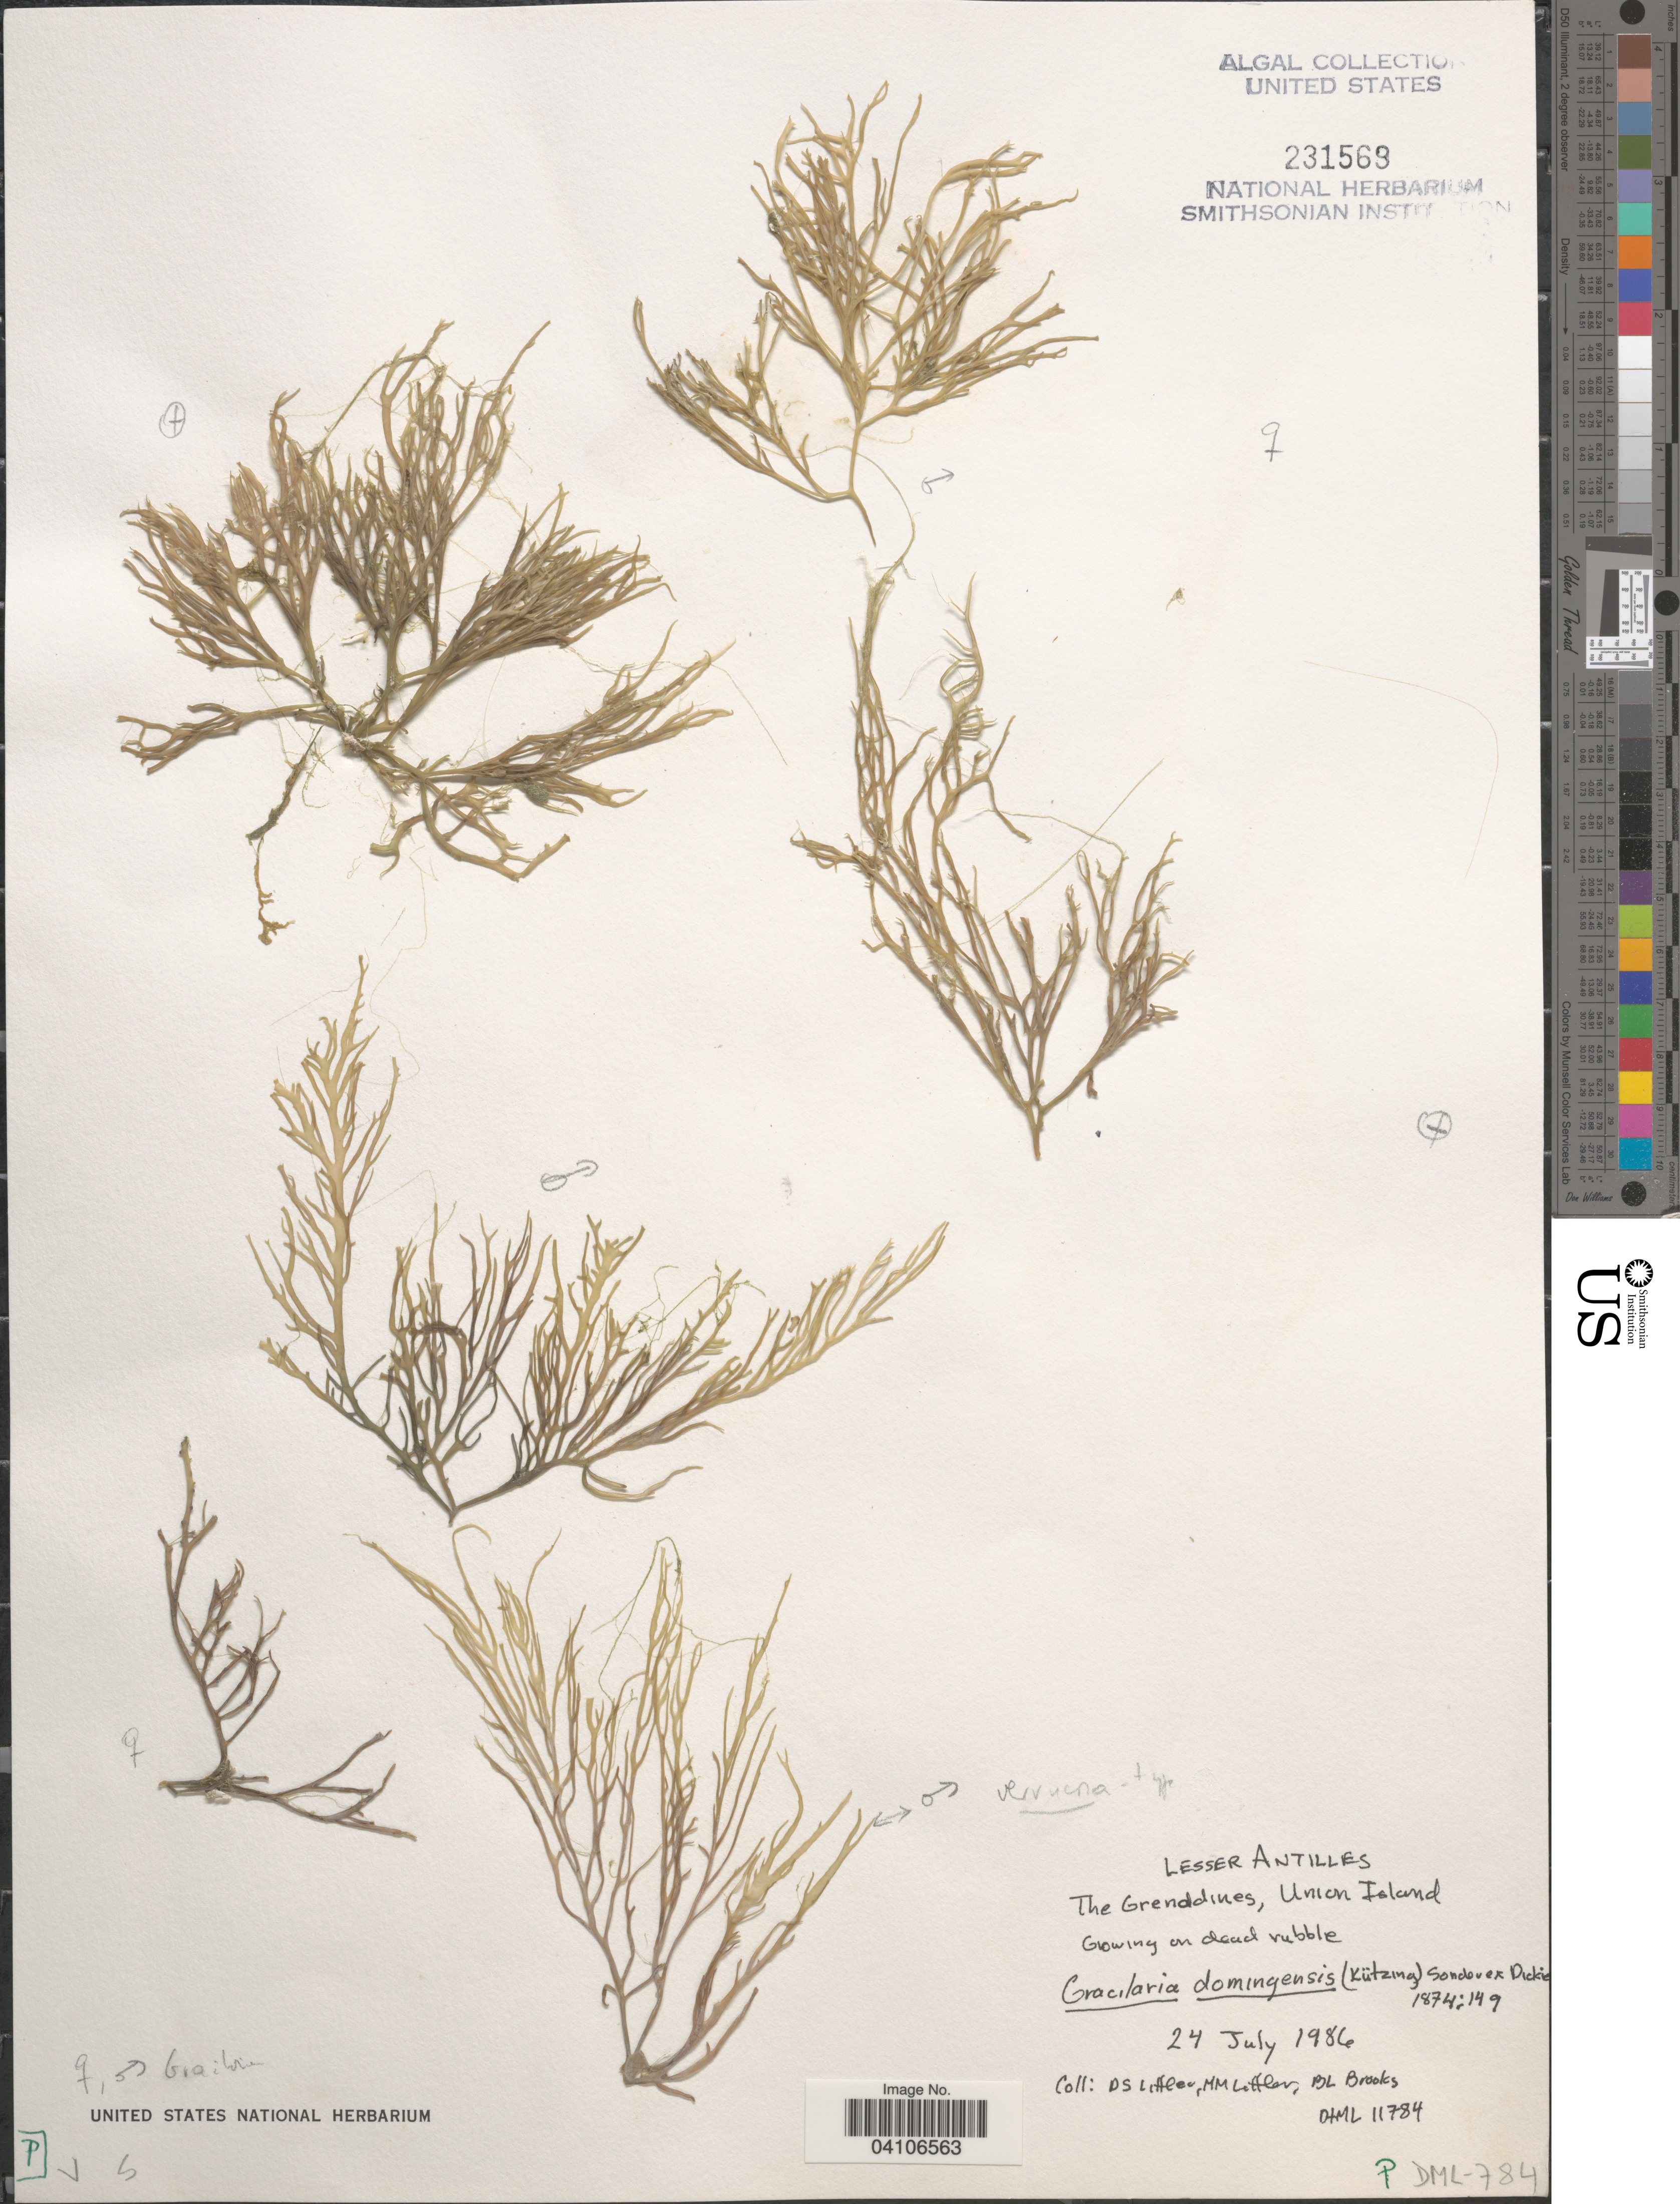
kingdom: Plantae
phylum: Rhodophyta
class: Florideophyceae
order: Gracilariales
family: Gracilariaceae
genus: Gracilaria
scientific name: Gracilaria domingensis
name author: (Kütz.) O.G. Sond. in Dickie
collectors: D. S. Littler & B. Brooks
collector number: D&ML 11784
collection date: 1986-07-24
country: St. Vincent - Grenadines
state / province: Grenadines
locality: Lesser Antilles. The Grenddines, Union Island.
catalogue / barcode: US 231569